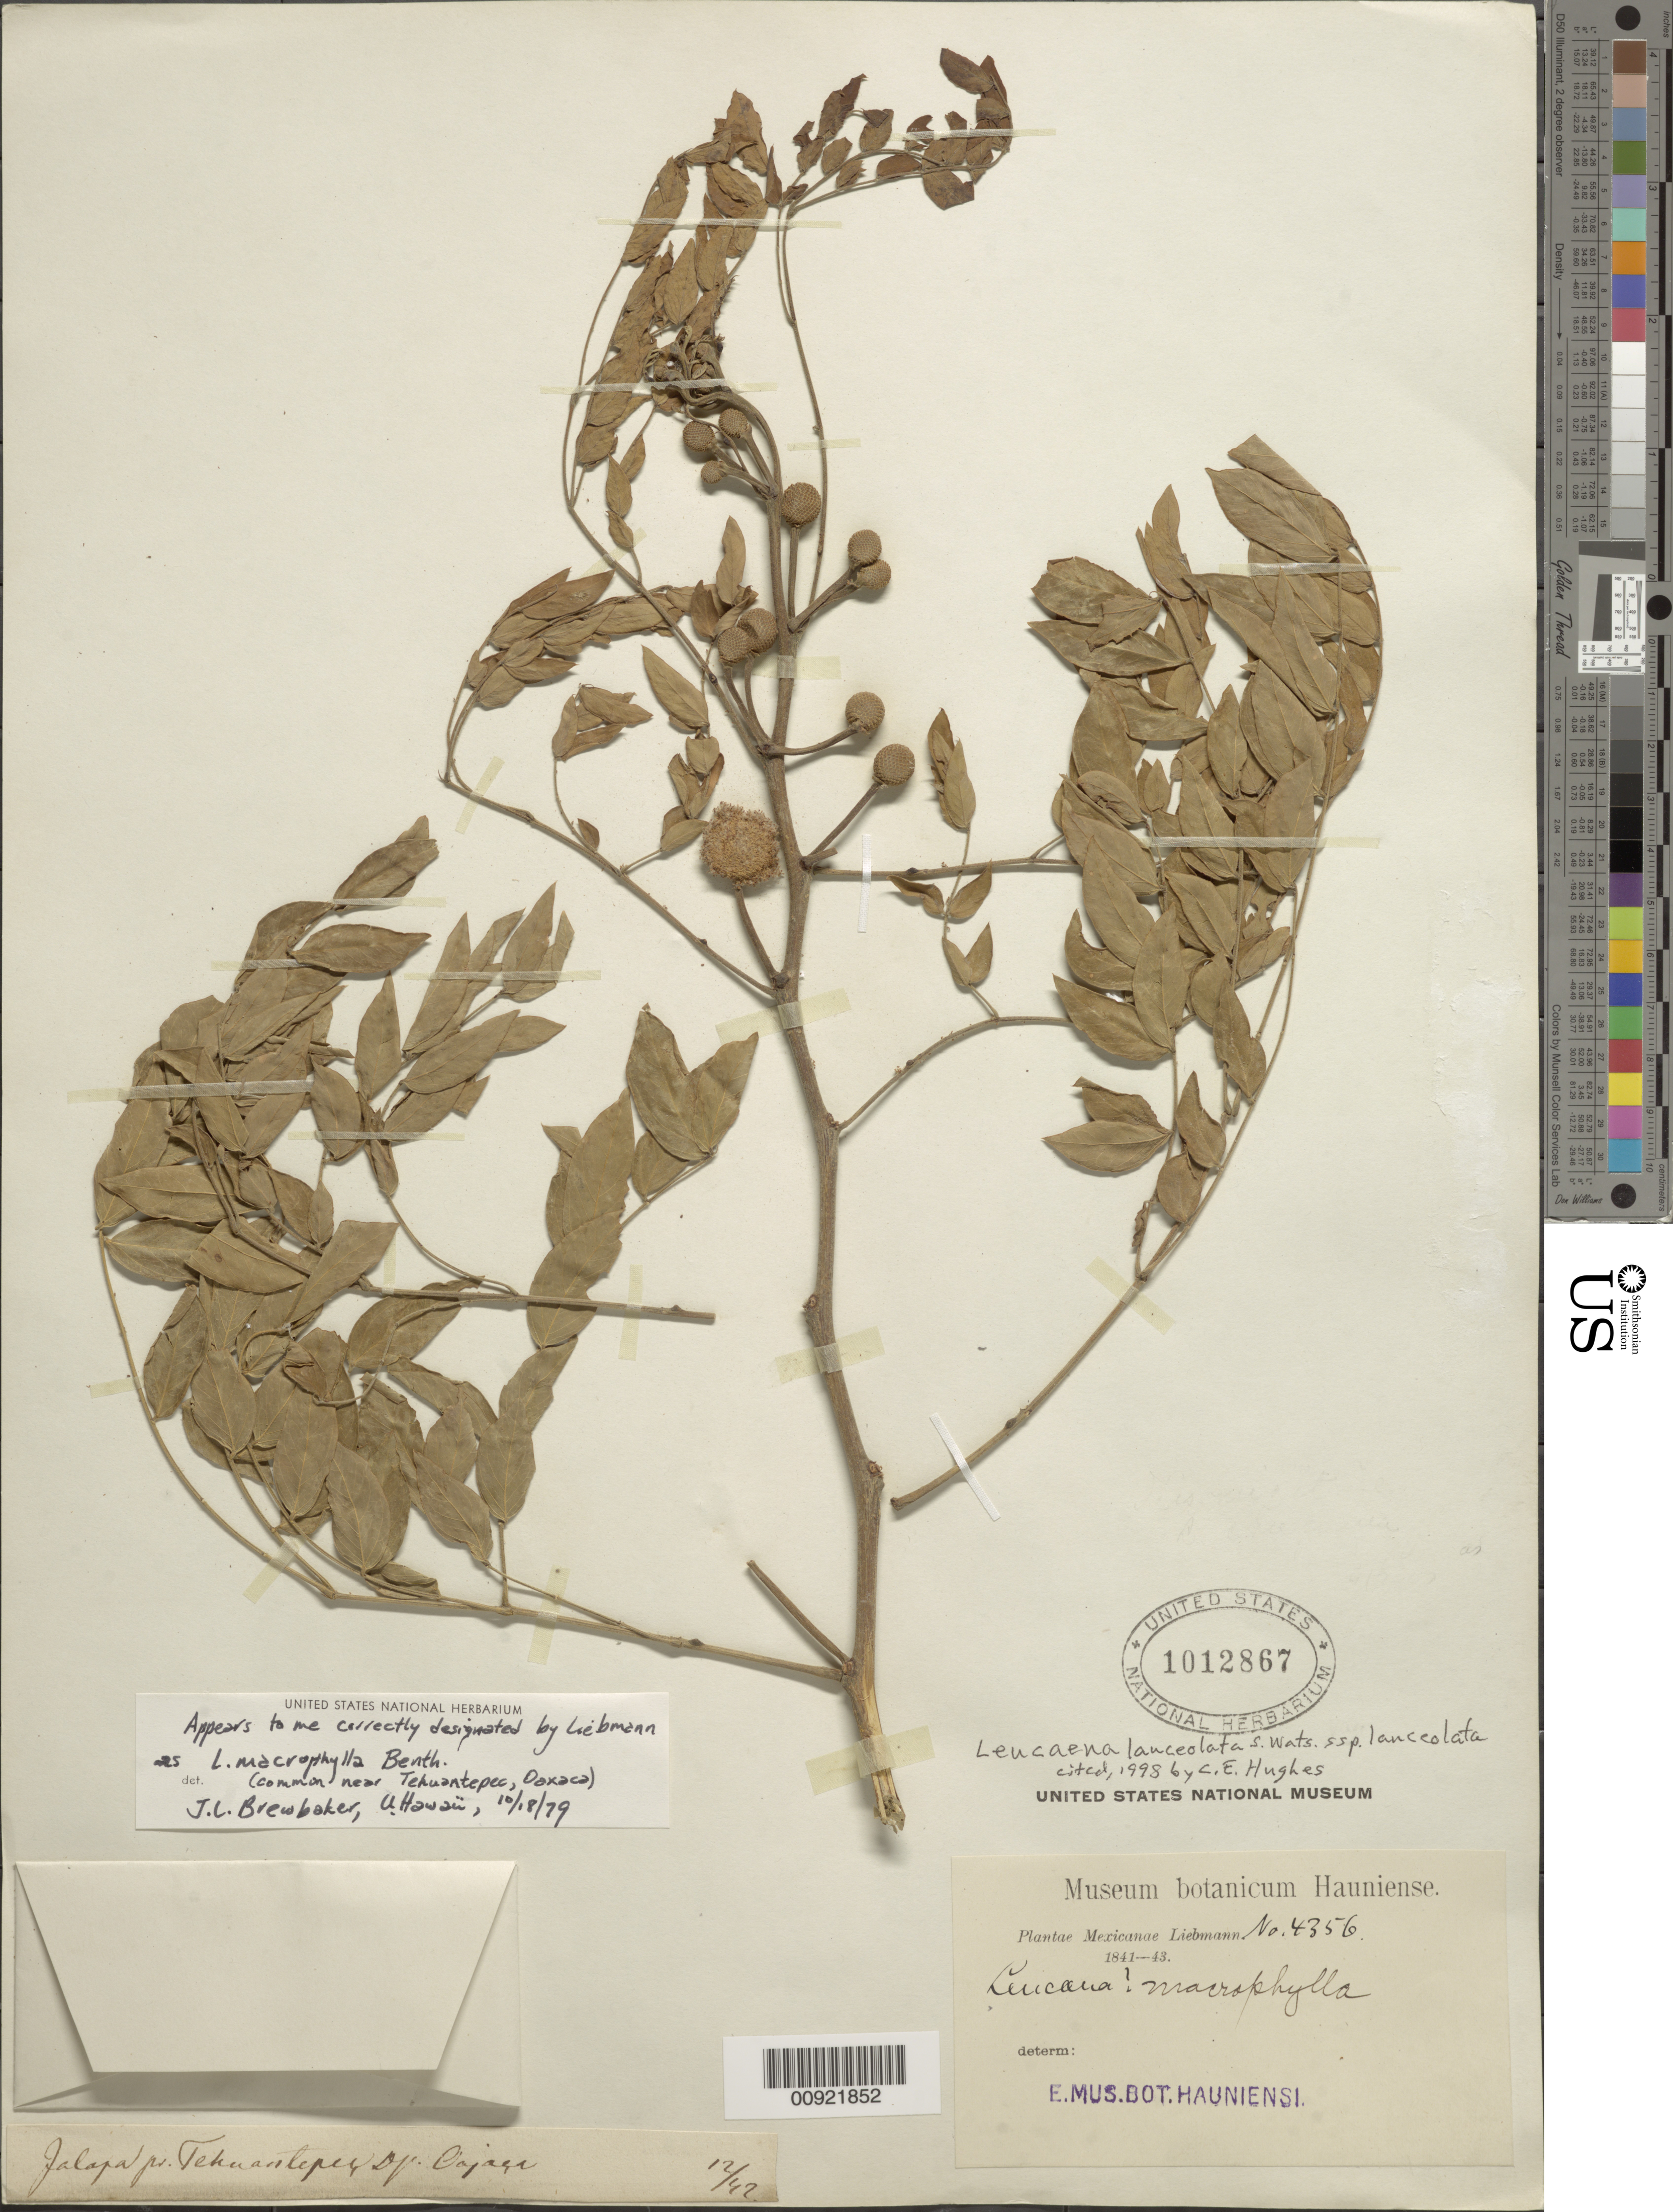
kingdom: Plantae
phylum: Tracheophyta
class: Magnoliopsida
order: Fabales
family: Fabaceae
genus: Leucaena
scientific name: Leucaena lanceolata var. lanceolata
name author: S. Watson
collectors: F. M. Liebmann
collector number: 4356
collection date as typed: Dec 1842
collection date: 1842-12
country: Mexico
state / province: Oaxaca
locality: Jalapa pr. Tehuantepec Dp. Oajaca [sic].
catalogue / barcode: US 1012867